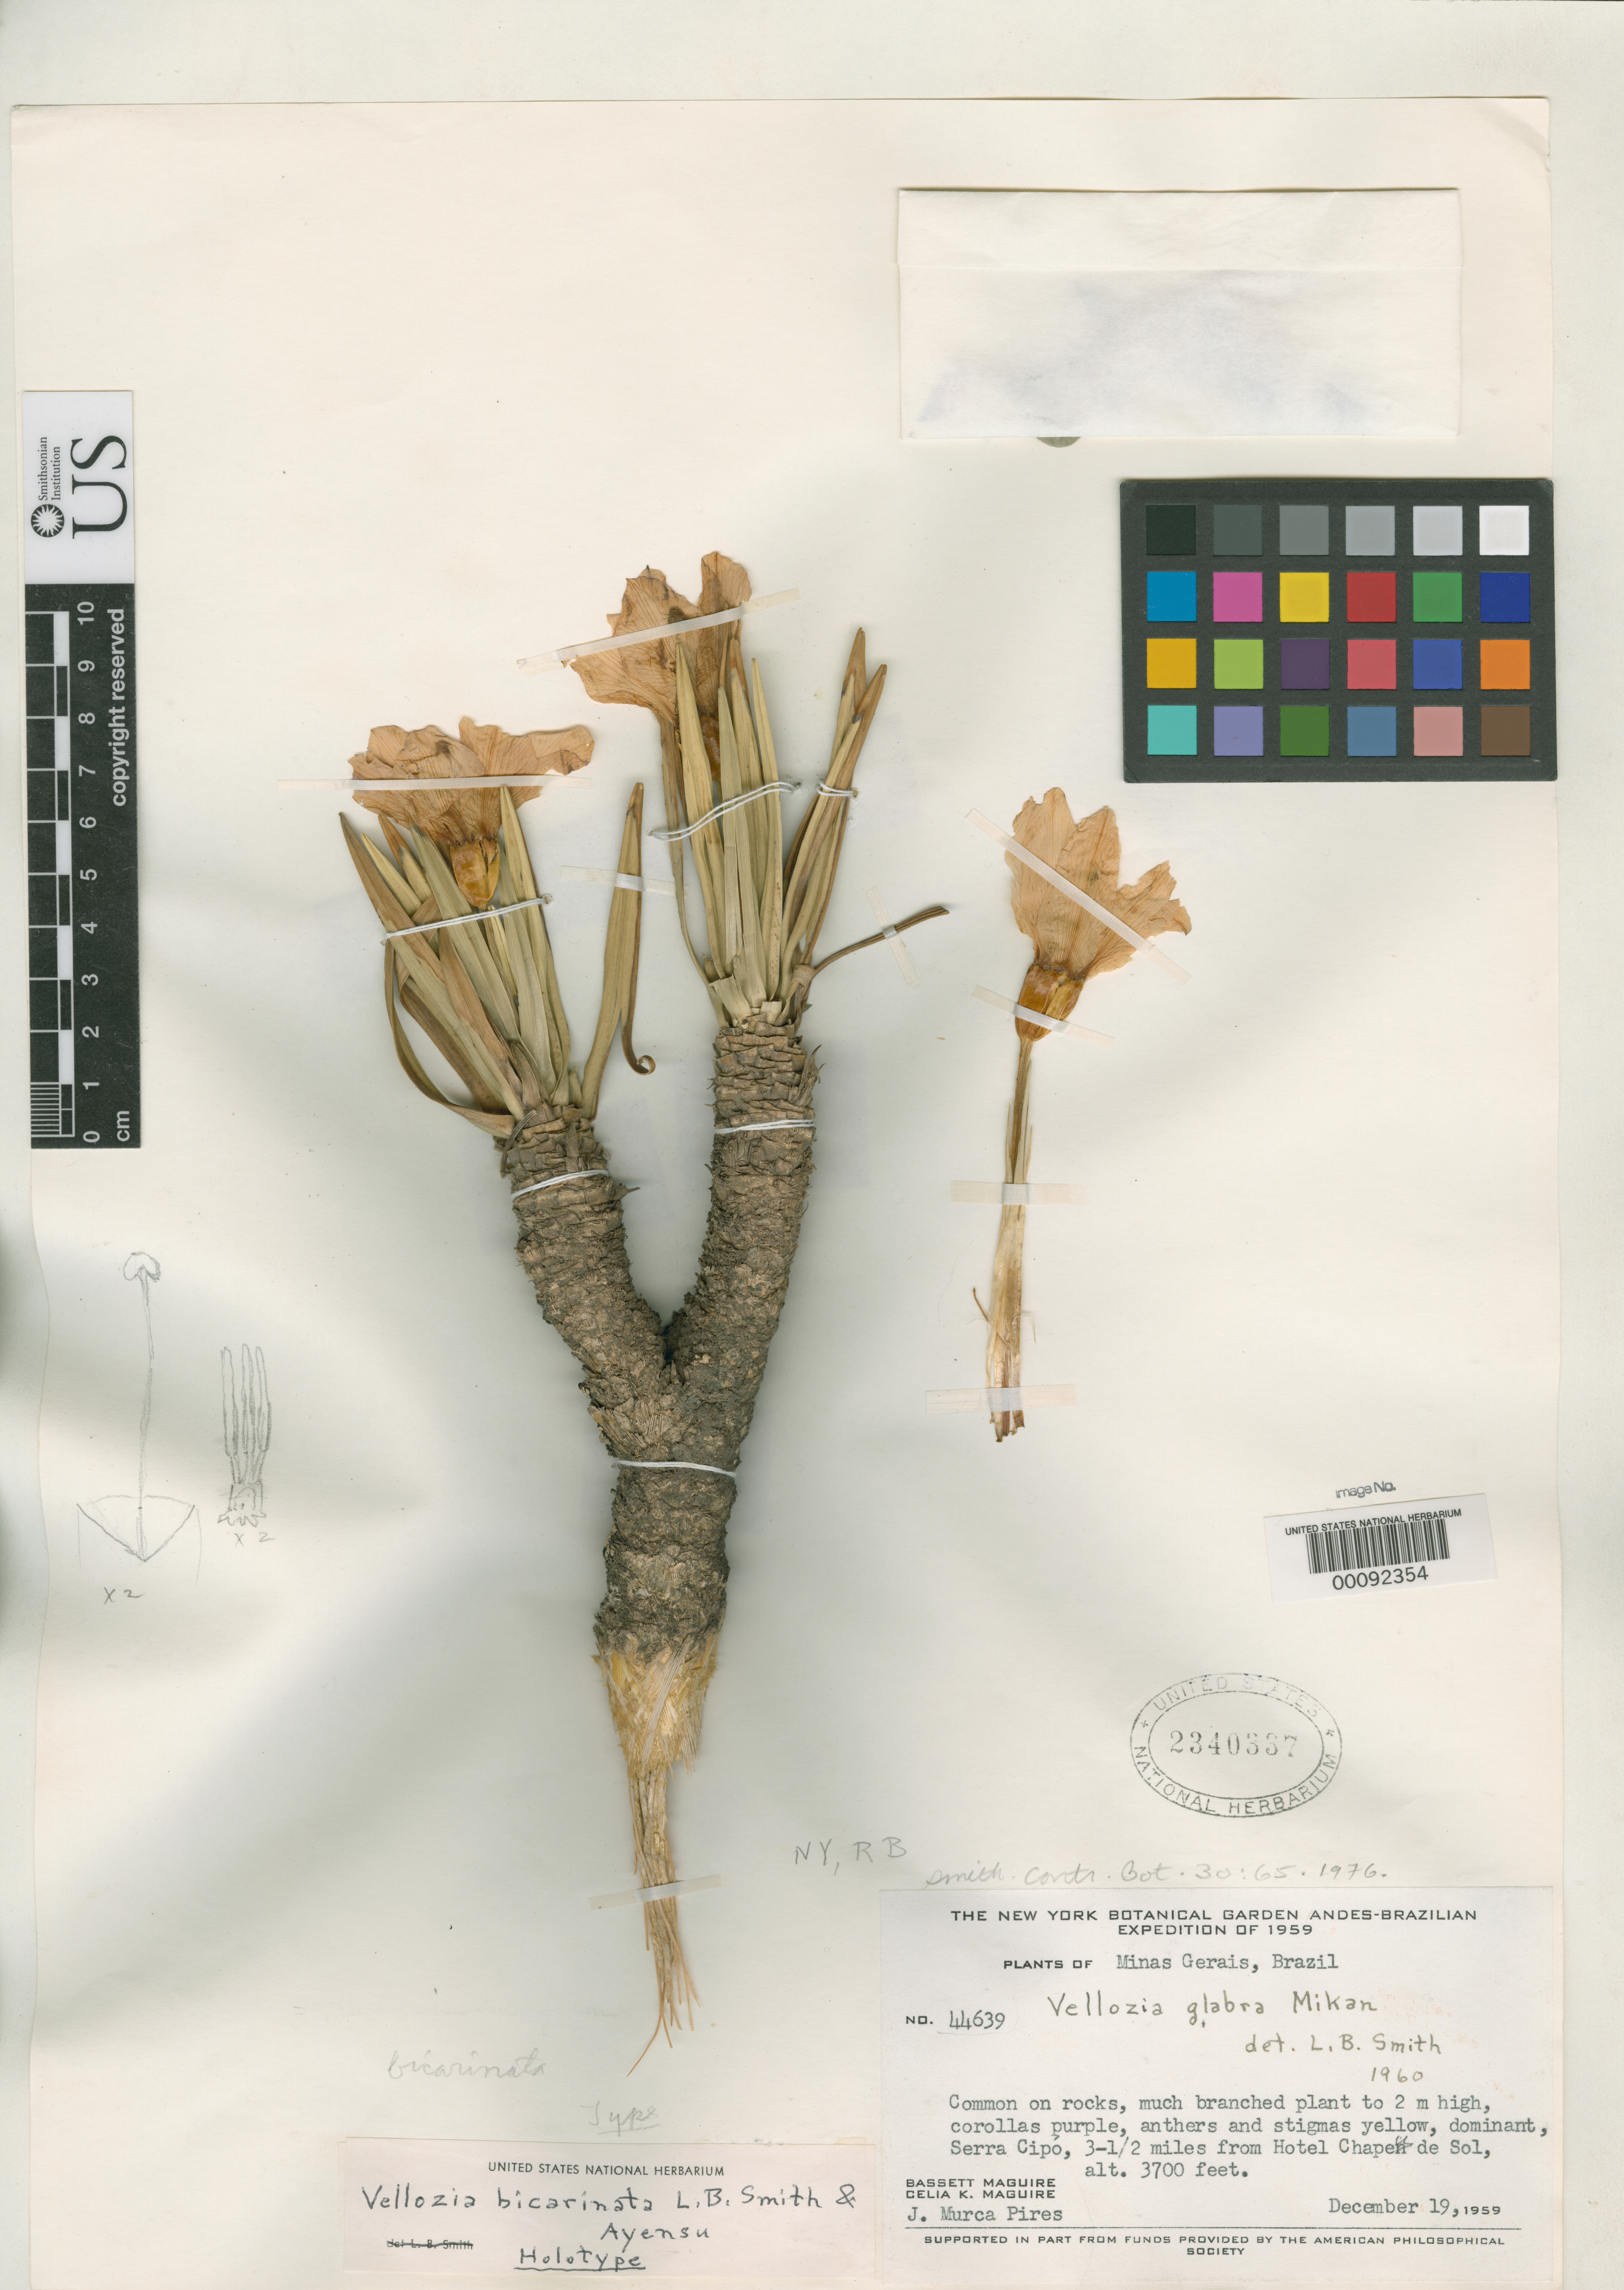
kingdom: Plantae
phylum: Tracheophyta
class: Liliopsida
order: Pandanales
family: Velloziaceae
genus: Vellozia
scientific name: Vellozia bicarinata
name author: L.B. Sm. & Ayensu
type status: Holotype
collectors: B. Maguire & J. M. Pires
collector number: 44639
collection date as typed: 19 Dec 1959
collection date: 1959-12-19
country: Brazil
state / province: Minas Gerais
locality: Serra Cipo; alt. 3700 Ft.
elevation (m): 1128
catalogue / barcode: US 2340337